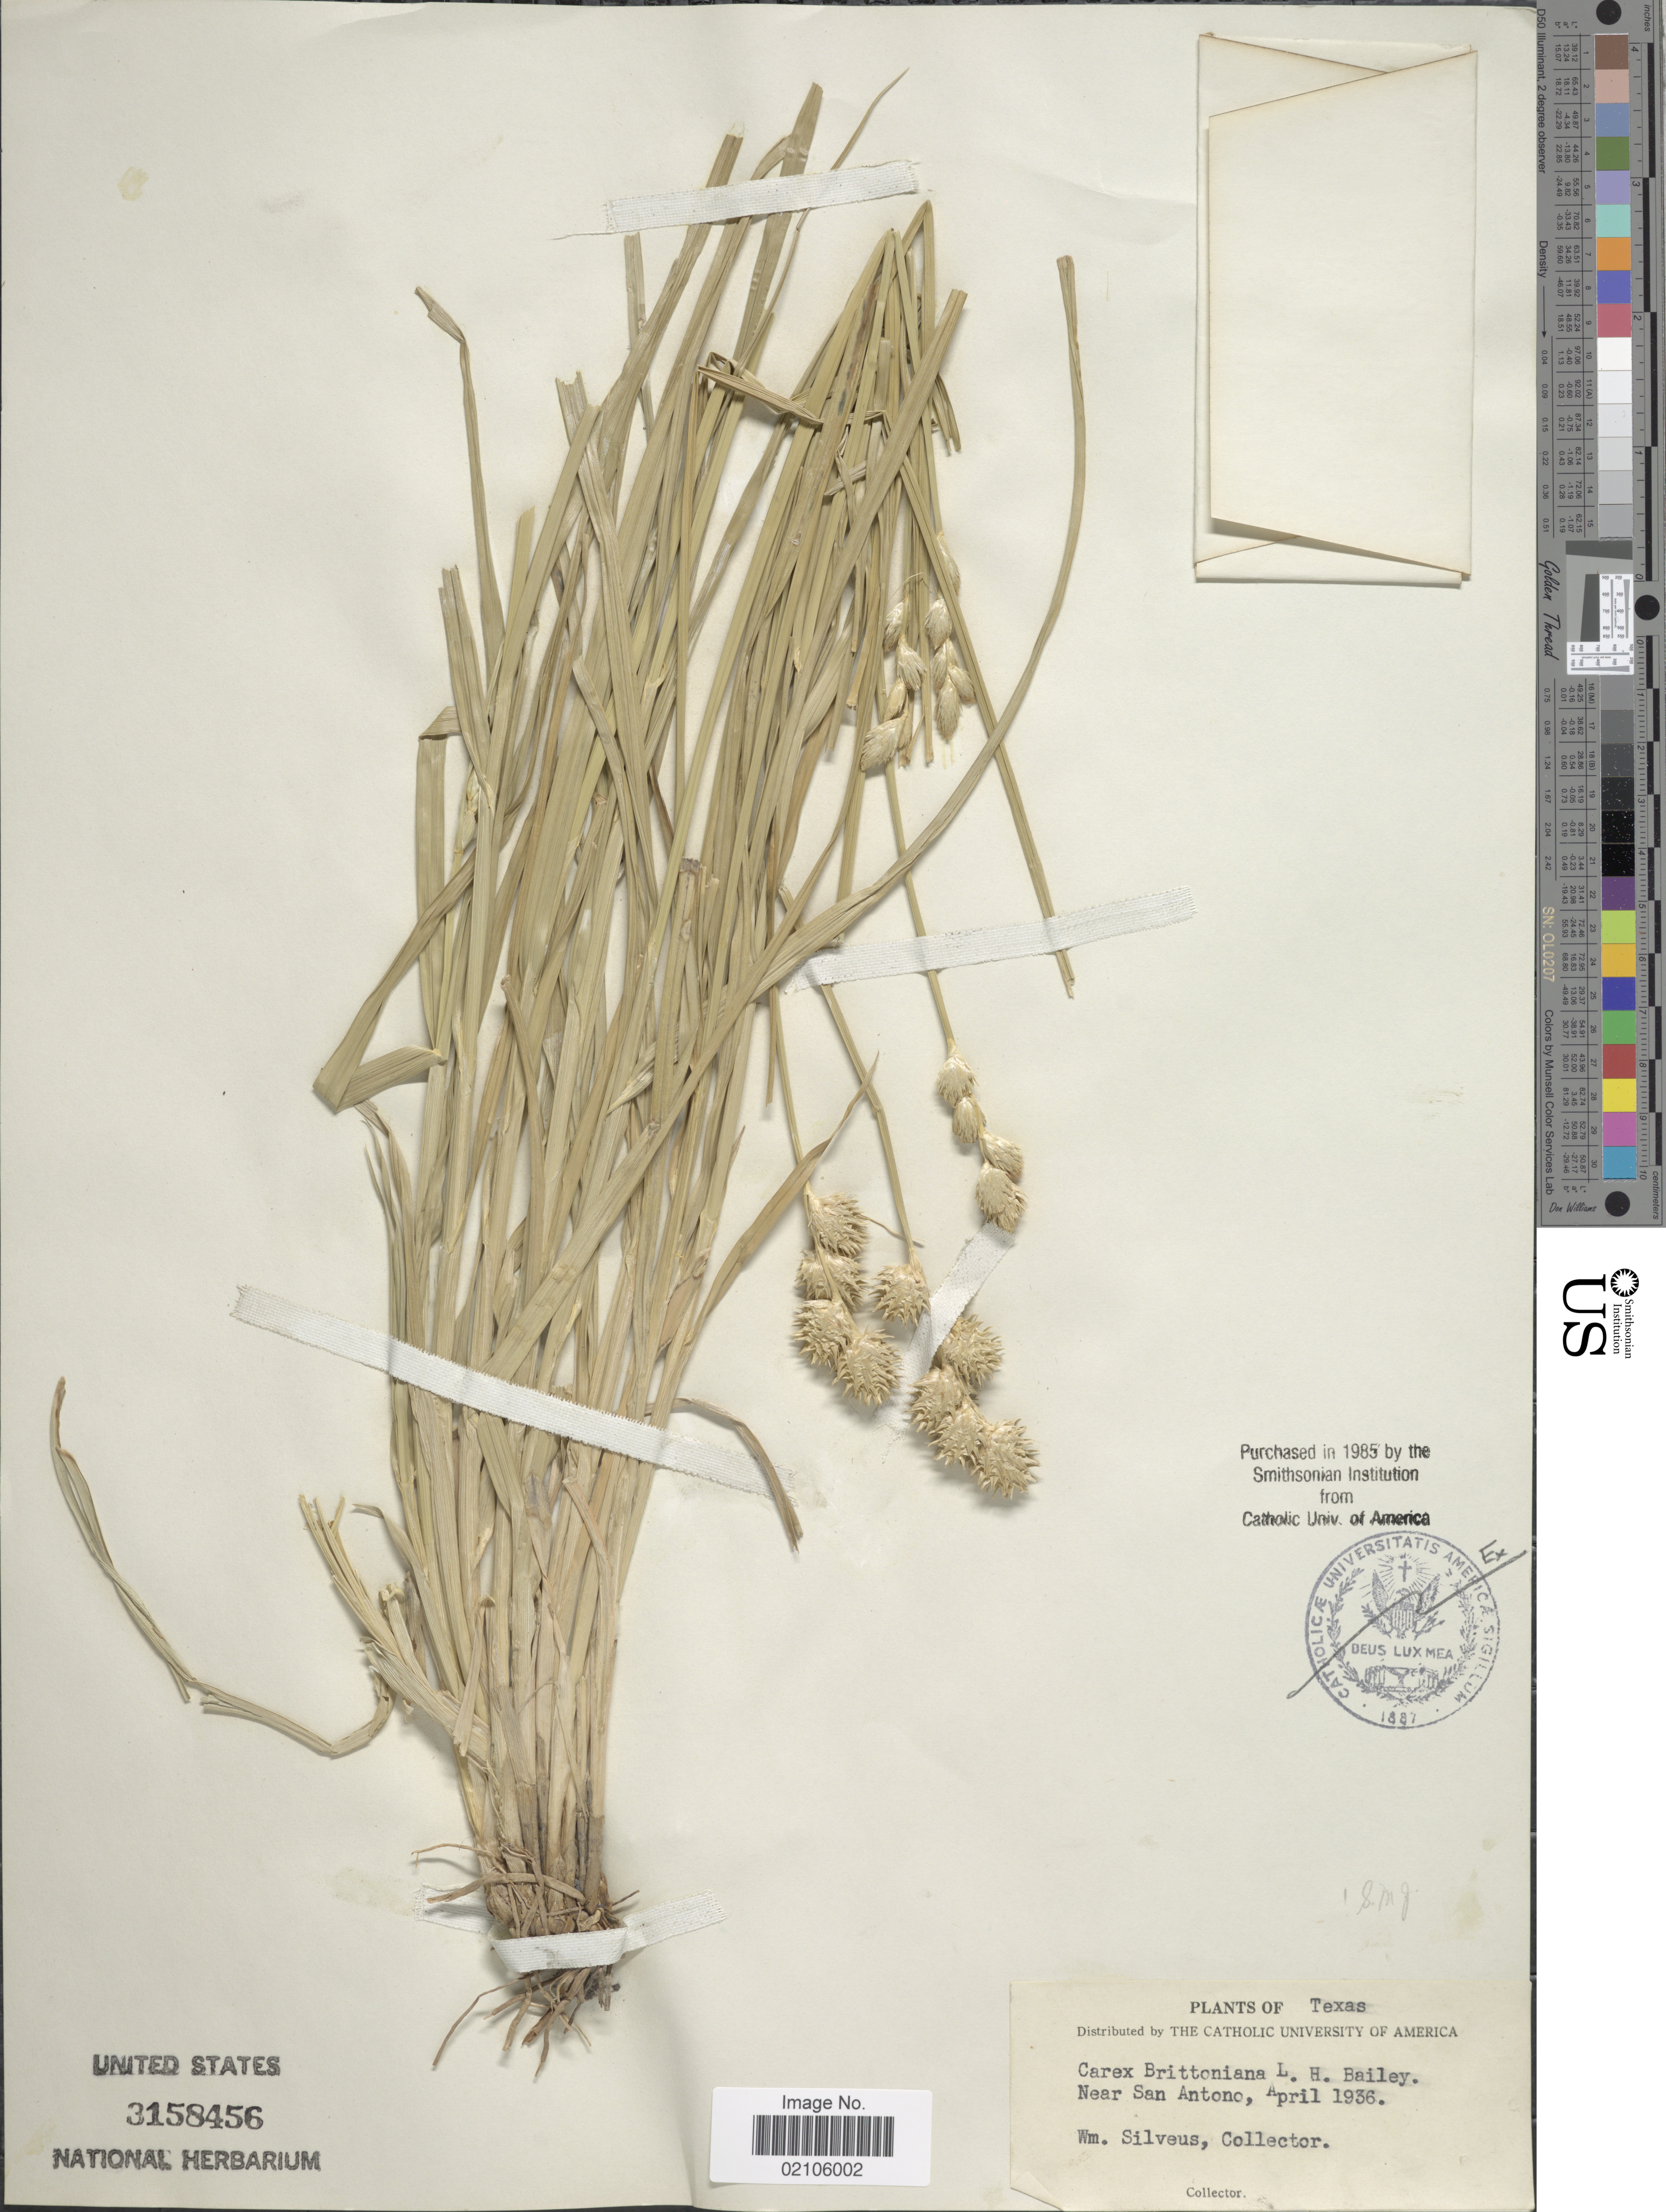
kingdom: Plantae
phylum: Tracheophyta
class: Liliopsida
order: Poales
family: Cyperaceae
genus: Carex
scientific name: Carex tetrastachya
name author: Scheele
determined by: Strong, Mark T., (BOT), Smithsonian Institution - National Museum of Natural History (UNITED STATES)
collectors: W. Silveus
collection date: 1936-04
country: United States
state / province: Texas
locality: Near San Antono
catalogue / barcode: US 3158456